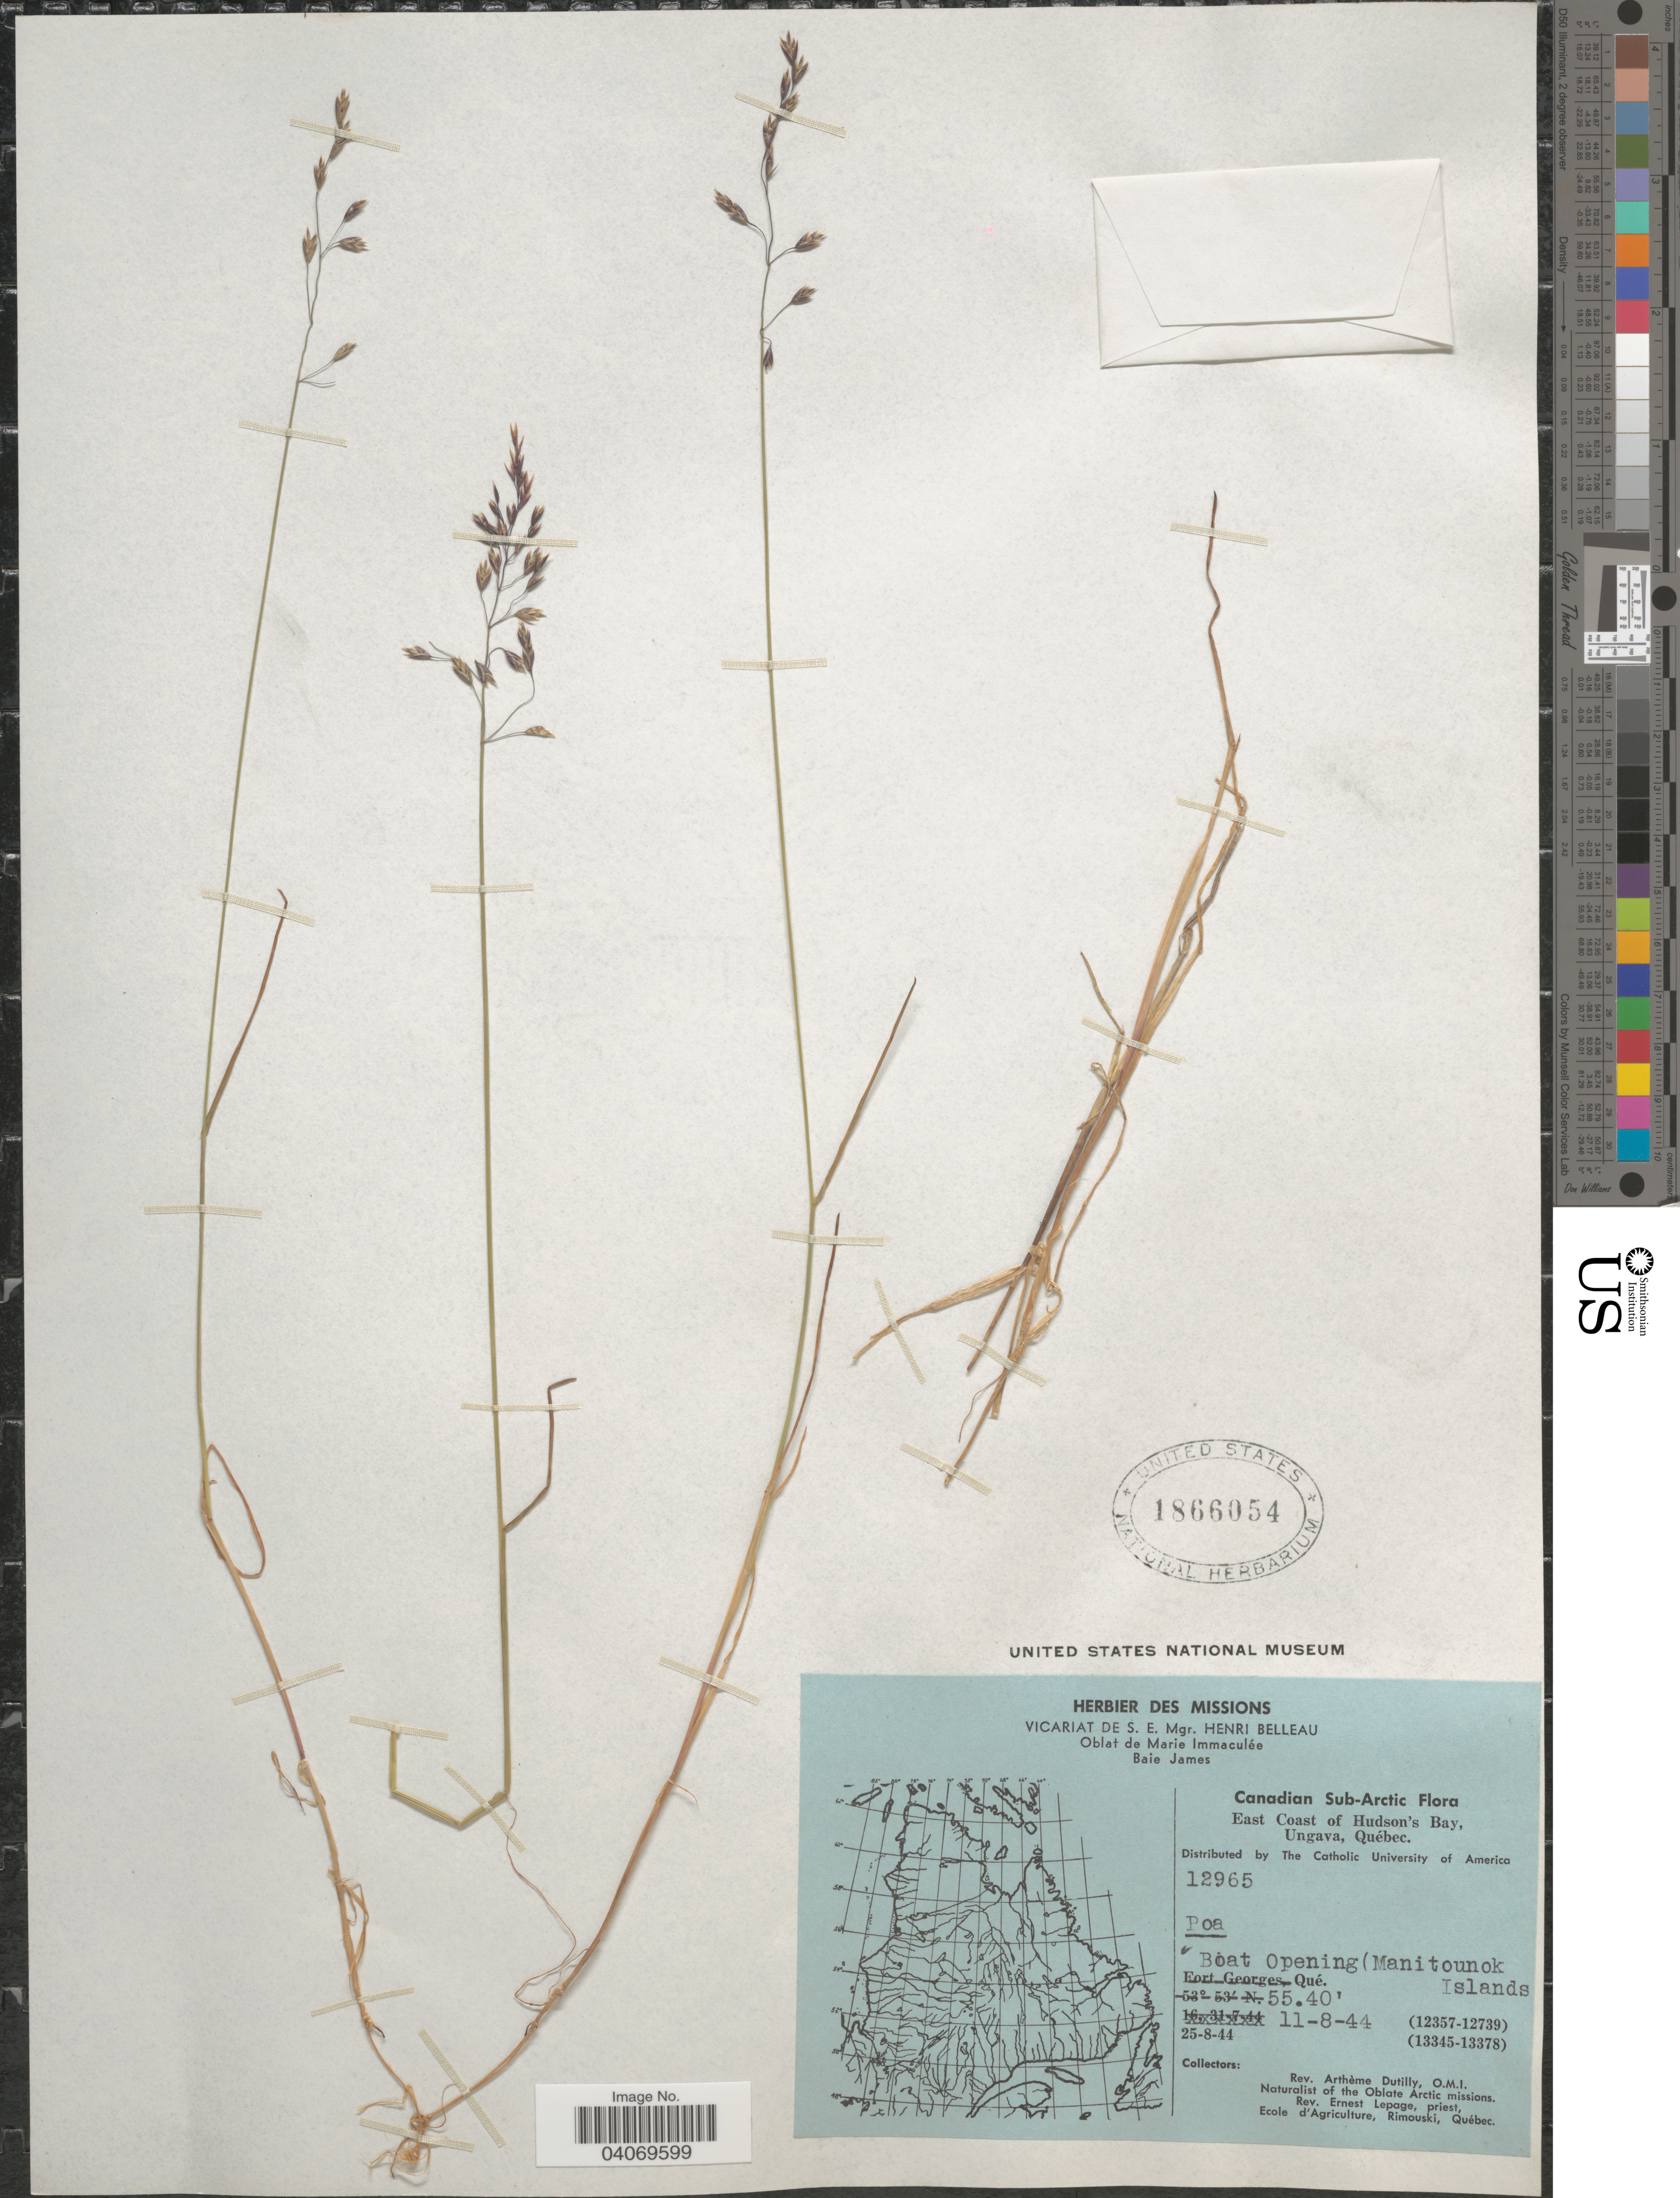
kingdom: Plantae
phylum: Tracheophyta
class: Liliopsida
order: Poales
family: Poaceae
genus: Poa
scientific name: Poa sp.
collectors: P. Dutilly & E. Lepage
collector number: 12965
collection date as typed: Transcribed d/m/y: 11/8/44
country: Canada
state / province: Quebec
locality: Herbier des Missions. Baie James [unsure placement]. Canadian Sub-Arctic. East Coast of Hudson's Bay, Ungava. Boat Opening (Manitounok Islands). Naturalist of the Oblate Arctic missions.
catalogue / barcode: US 1866054